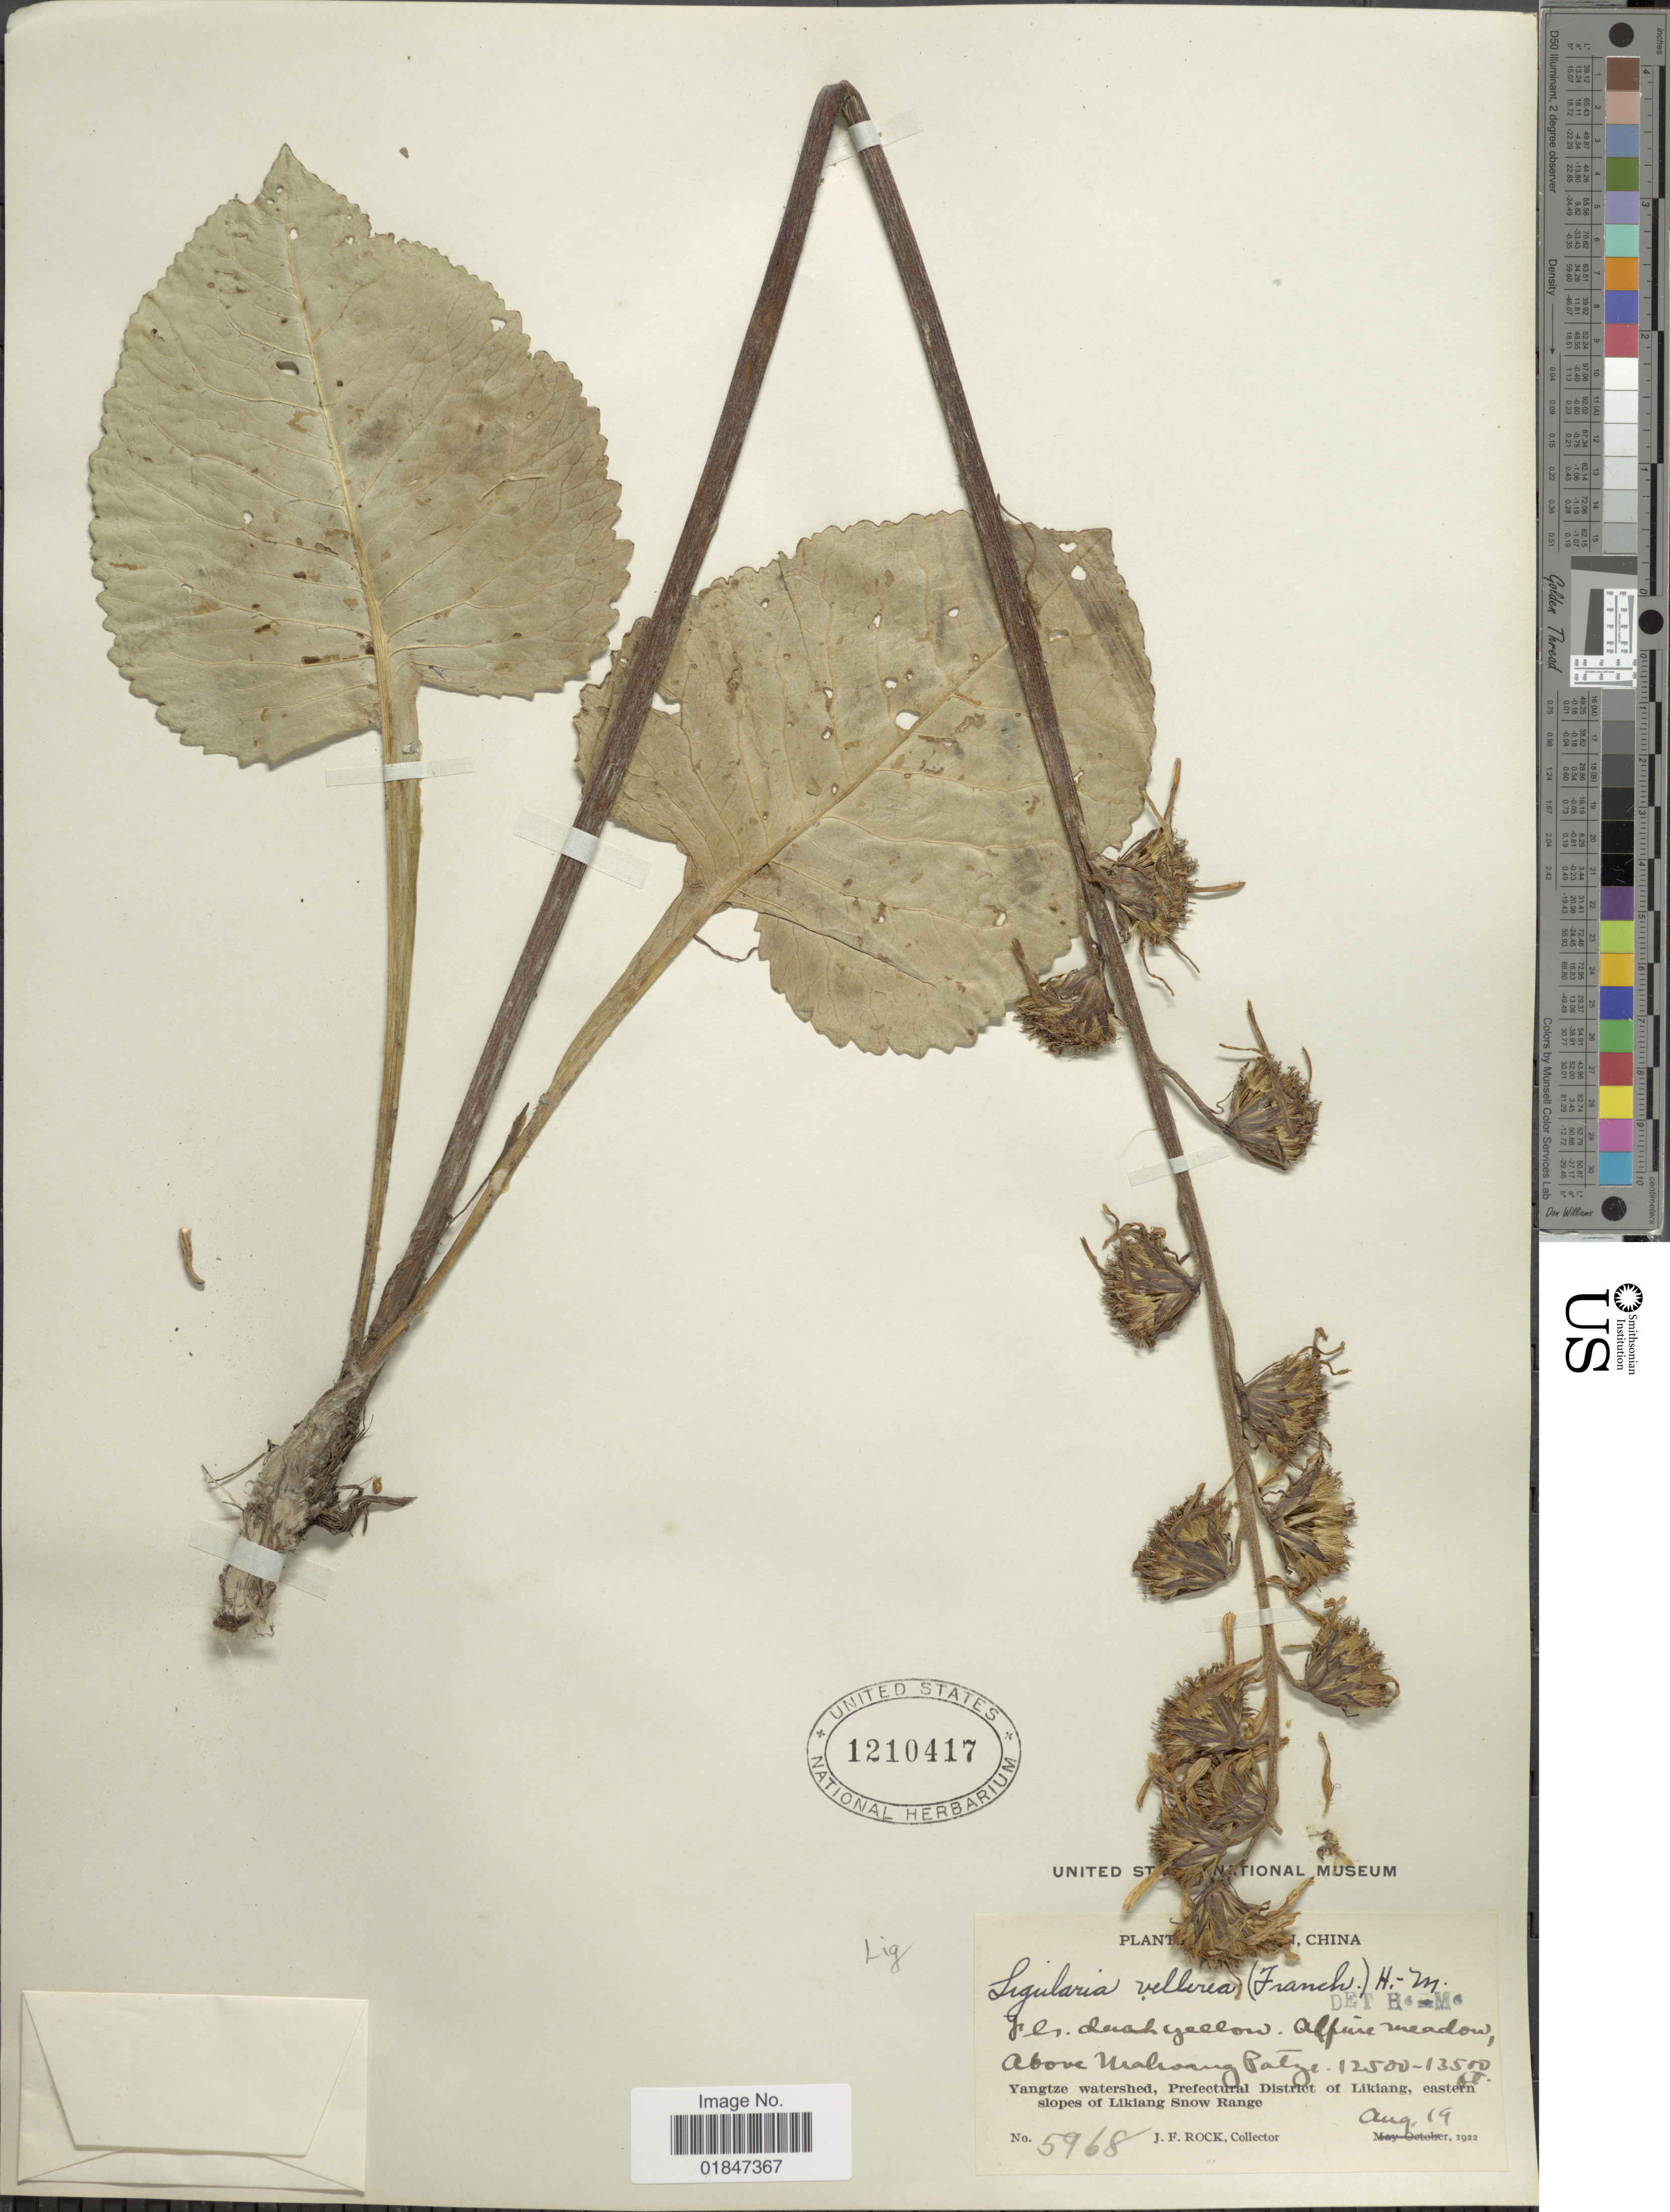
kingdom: Plantae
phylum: Tracheophyta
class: Magnoliopsida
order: Asterales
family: Asteraceae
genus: Ligularia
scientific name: Ligularia vellerea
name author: (Franch.) Hand.-Mazz.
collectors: J. Rock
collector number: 5968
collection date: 1922-08-19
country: China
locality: Alpine Meadow Above Mahoang Patze, Yangtze watershed, Prefectural District of Likiang, eastern slopes of Likiang Snow Range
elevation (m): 3810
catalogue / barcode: US 1210417